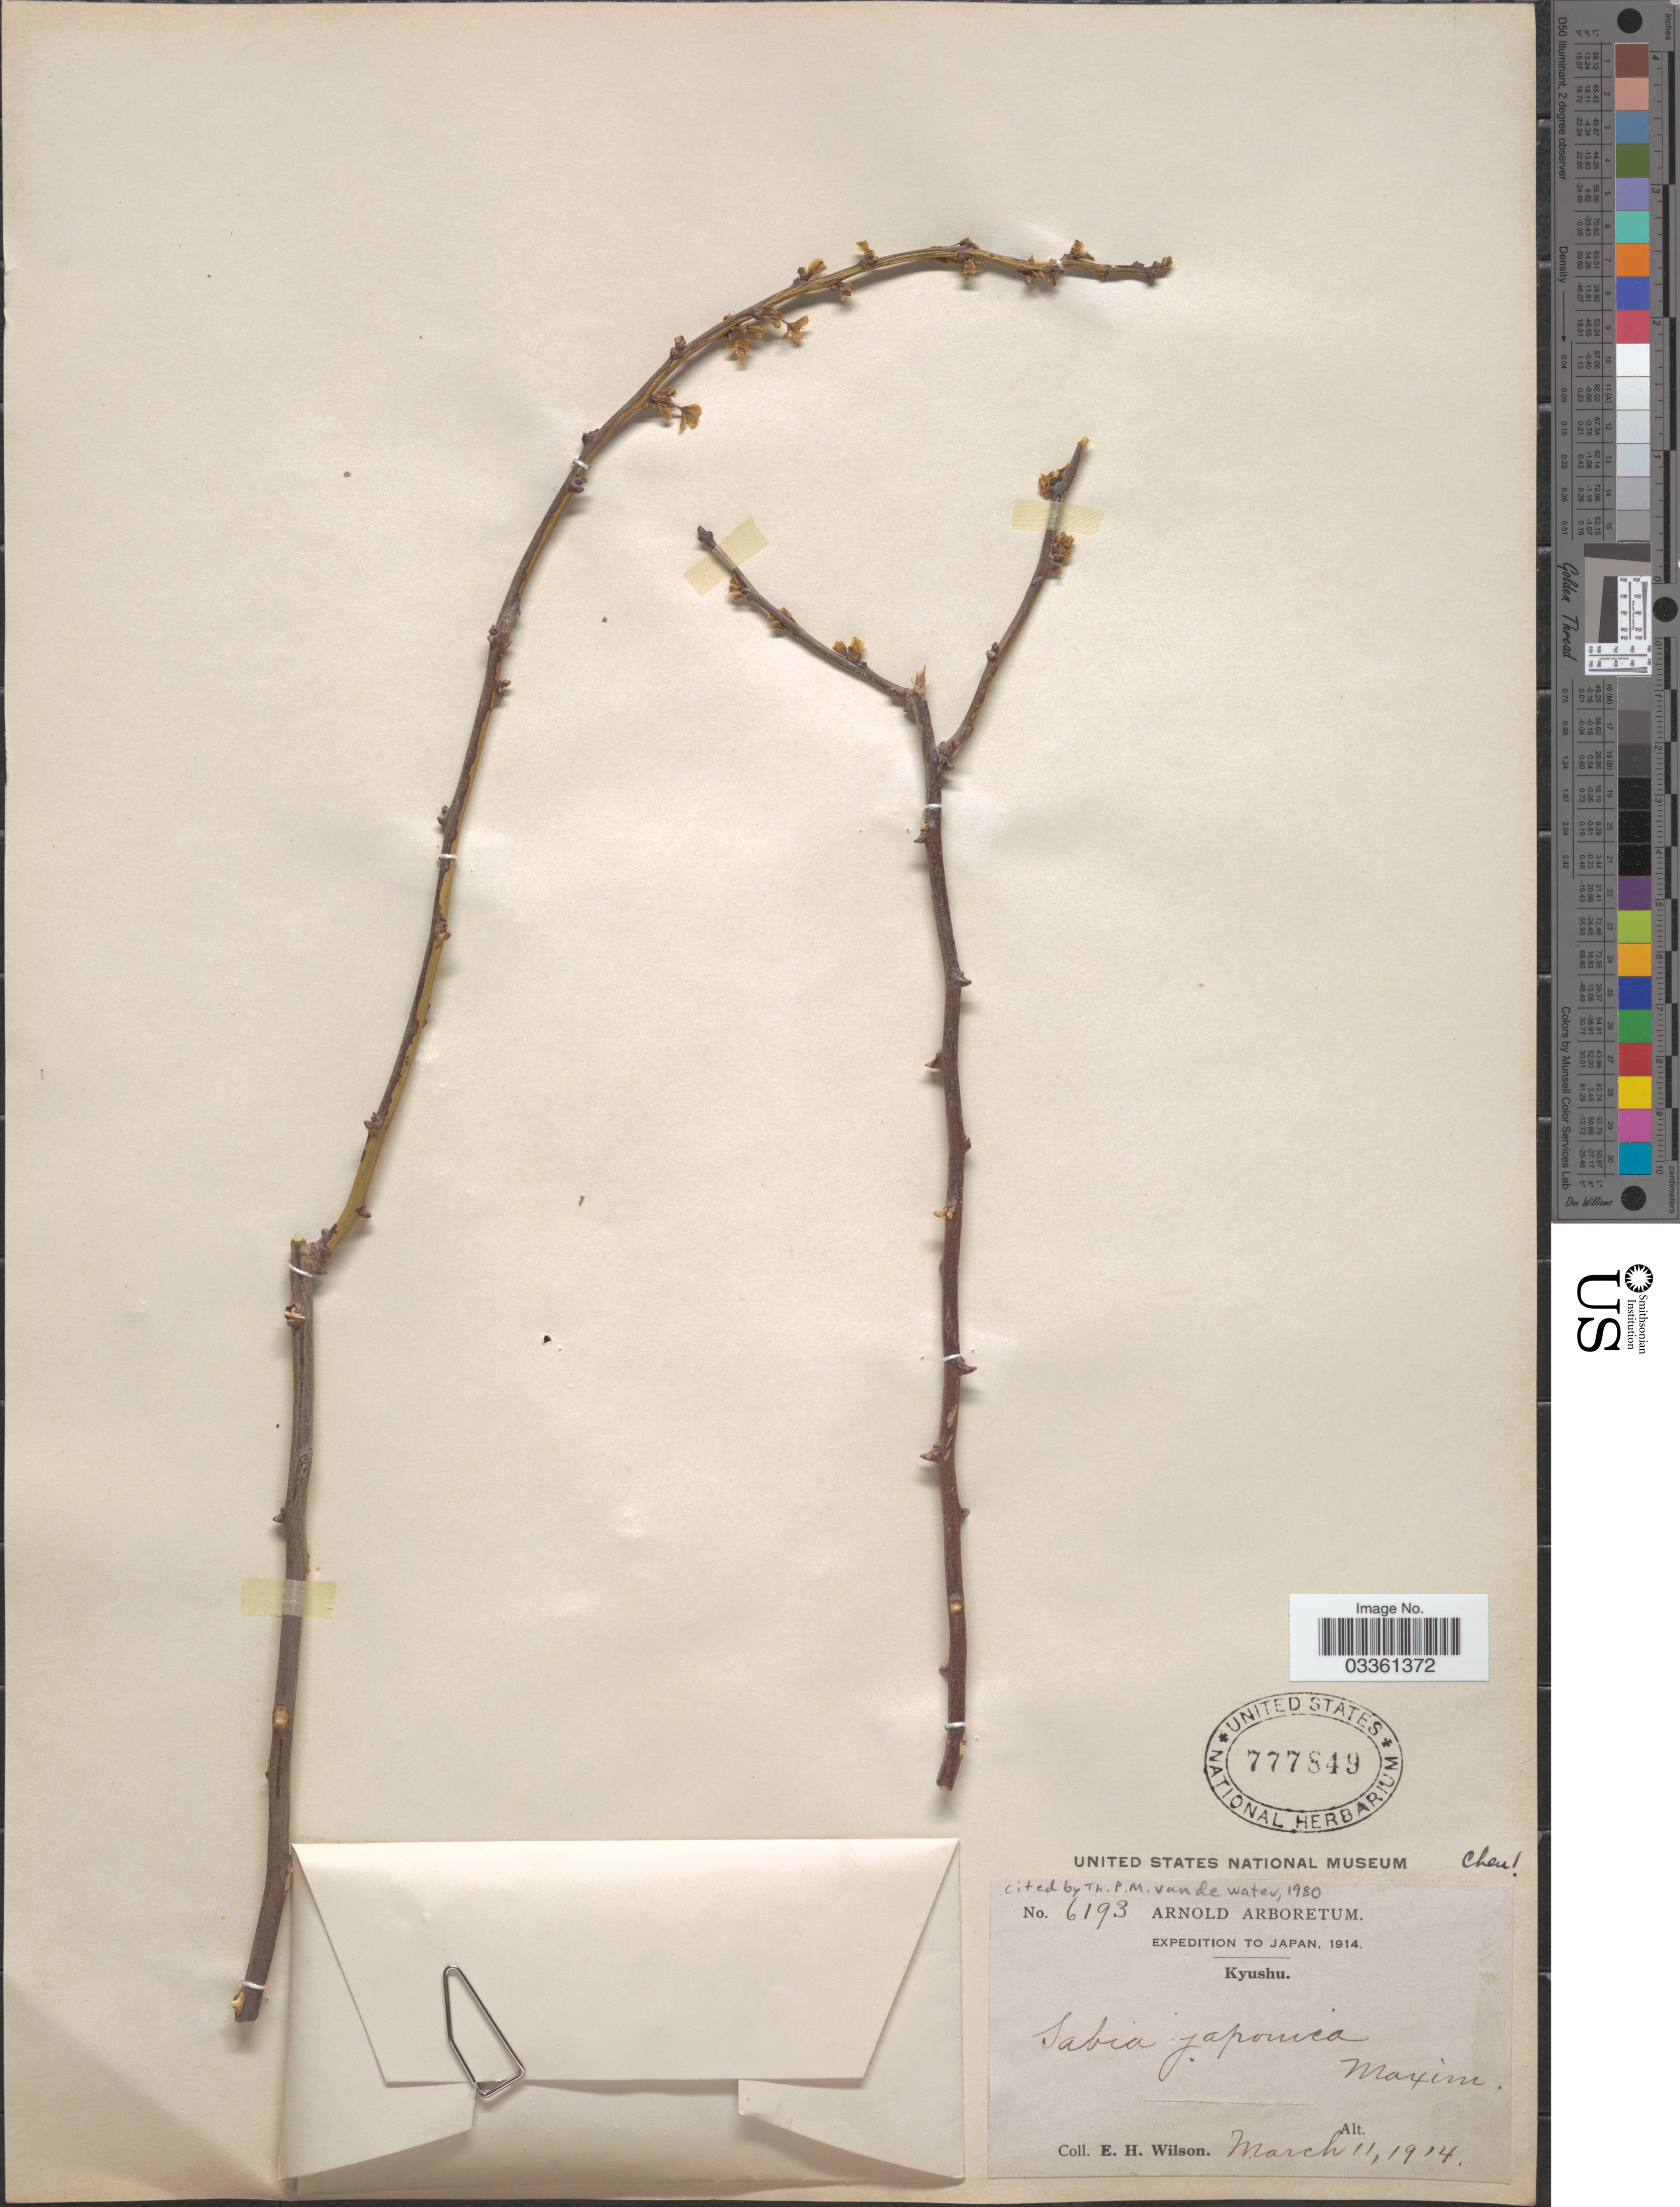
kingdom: Plantae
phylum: Tracheophyta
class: Magnoliopsida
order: Proteales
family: Sabiaceae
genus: Sabia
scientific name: Sabia japonica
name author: Maxim.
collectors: E. Wilson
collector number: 6193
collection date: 1914-03-11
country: Japan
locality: Kyushu.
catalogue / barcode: US 777849